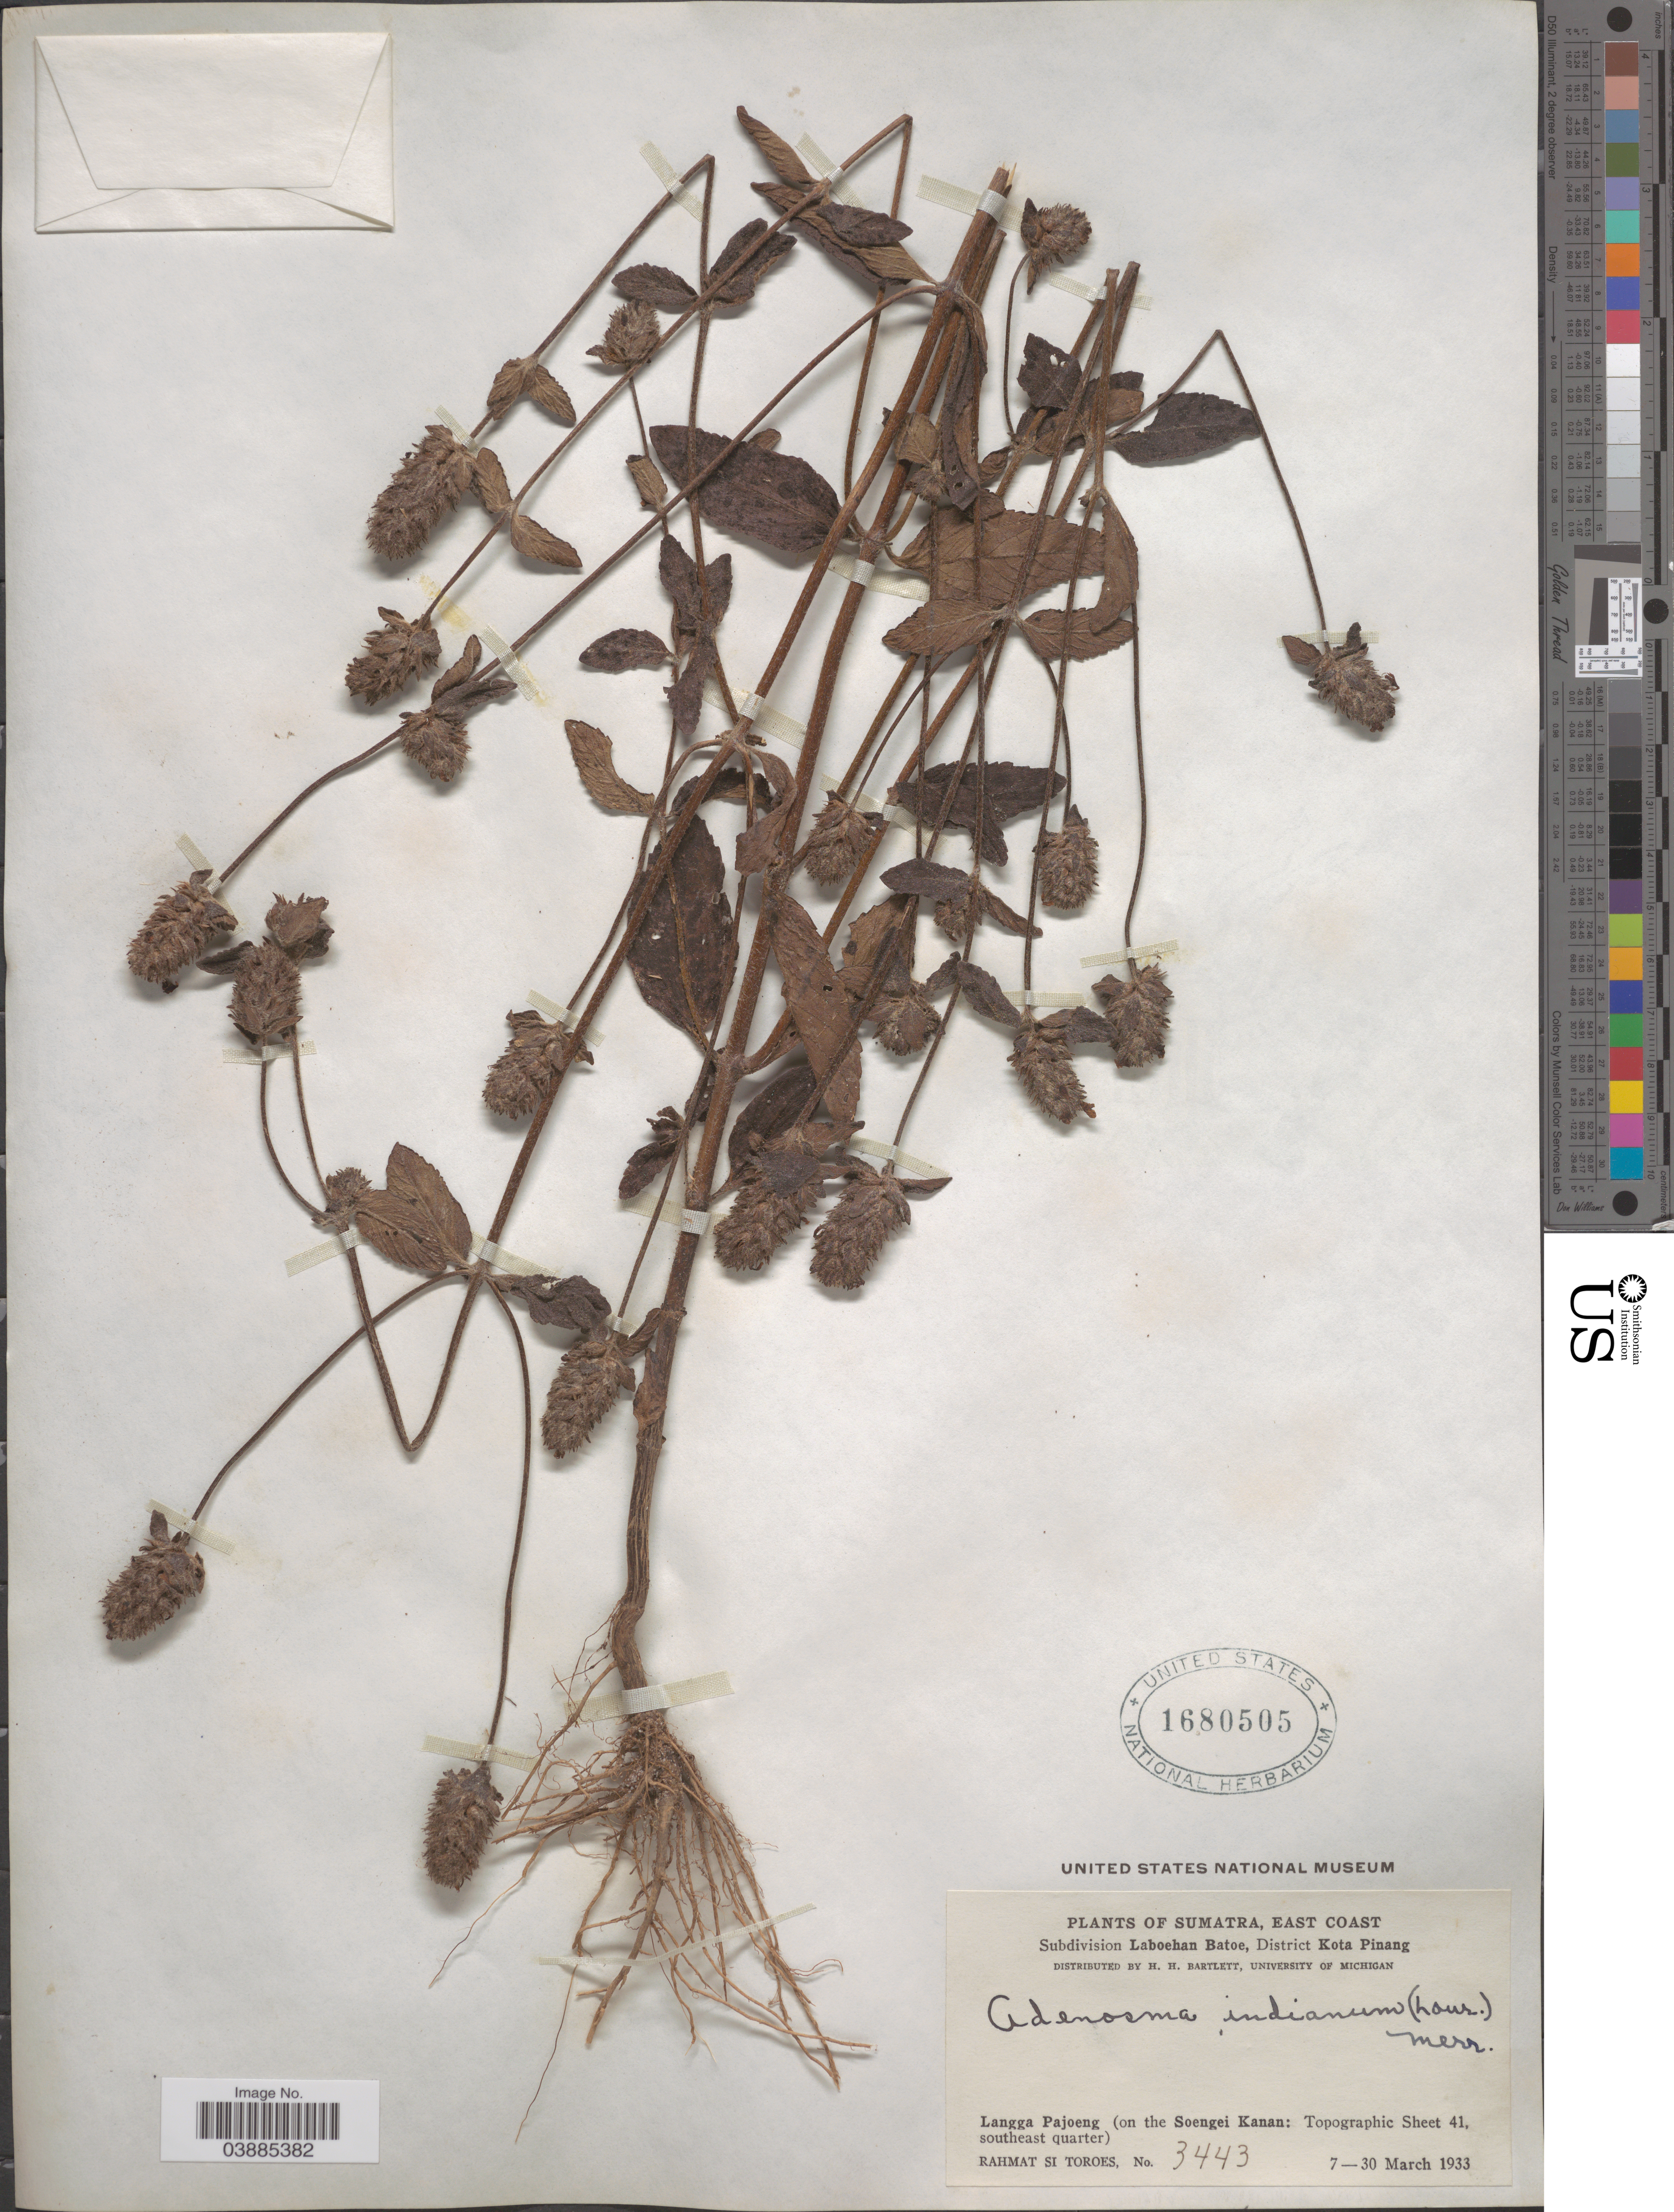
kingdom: Plantae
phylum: Tracheophyta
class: Magnoliopsida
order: Lamiales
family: Plantaginaceae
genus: Adenosma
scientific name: Adenosma indianum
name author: (Lour.) Merr.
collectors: Rahmat Si Boeea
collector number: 3443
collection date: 1933-03-07/1933-03-30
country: Indonesia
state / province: Sumatra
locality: East Coast. Subdivision Laboehan Batoe, District Kota Pinang. Langga Pajoeng ( on the Soengei Kanan: Topographic Sheet 41, southeast quarter).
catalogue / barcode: US 1680505